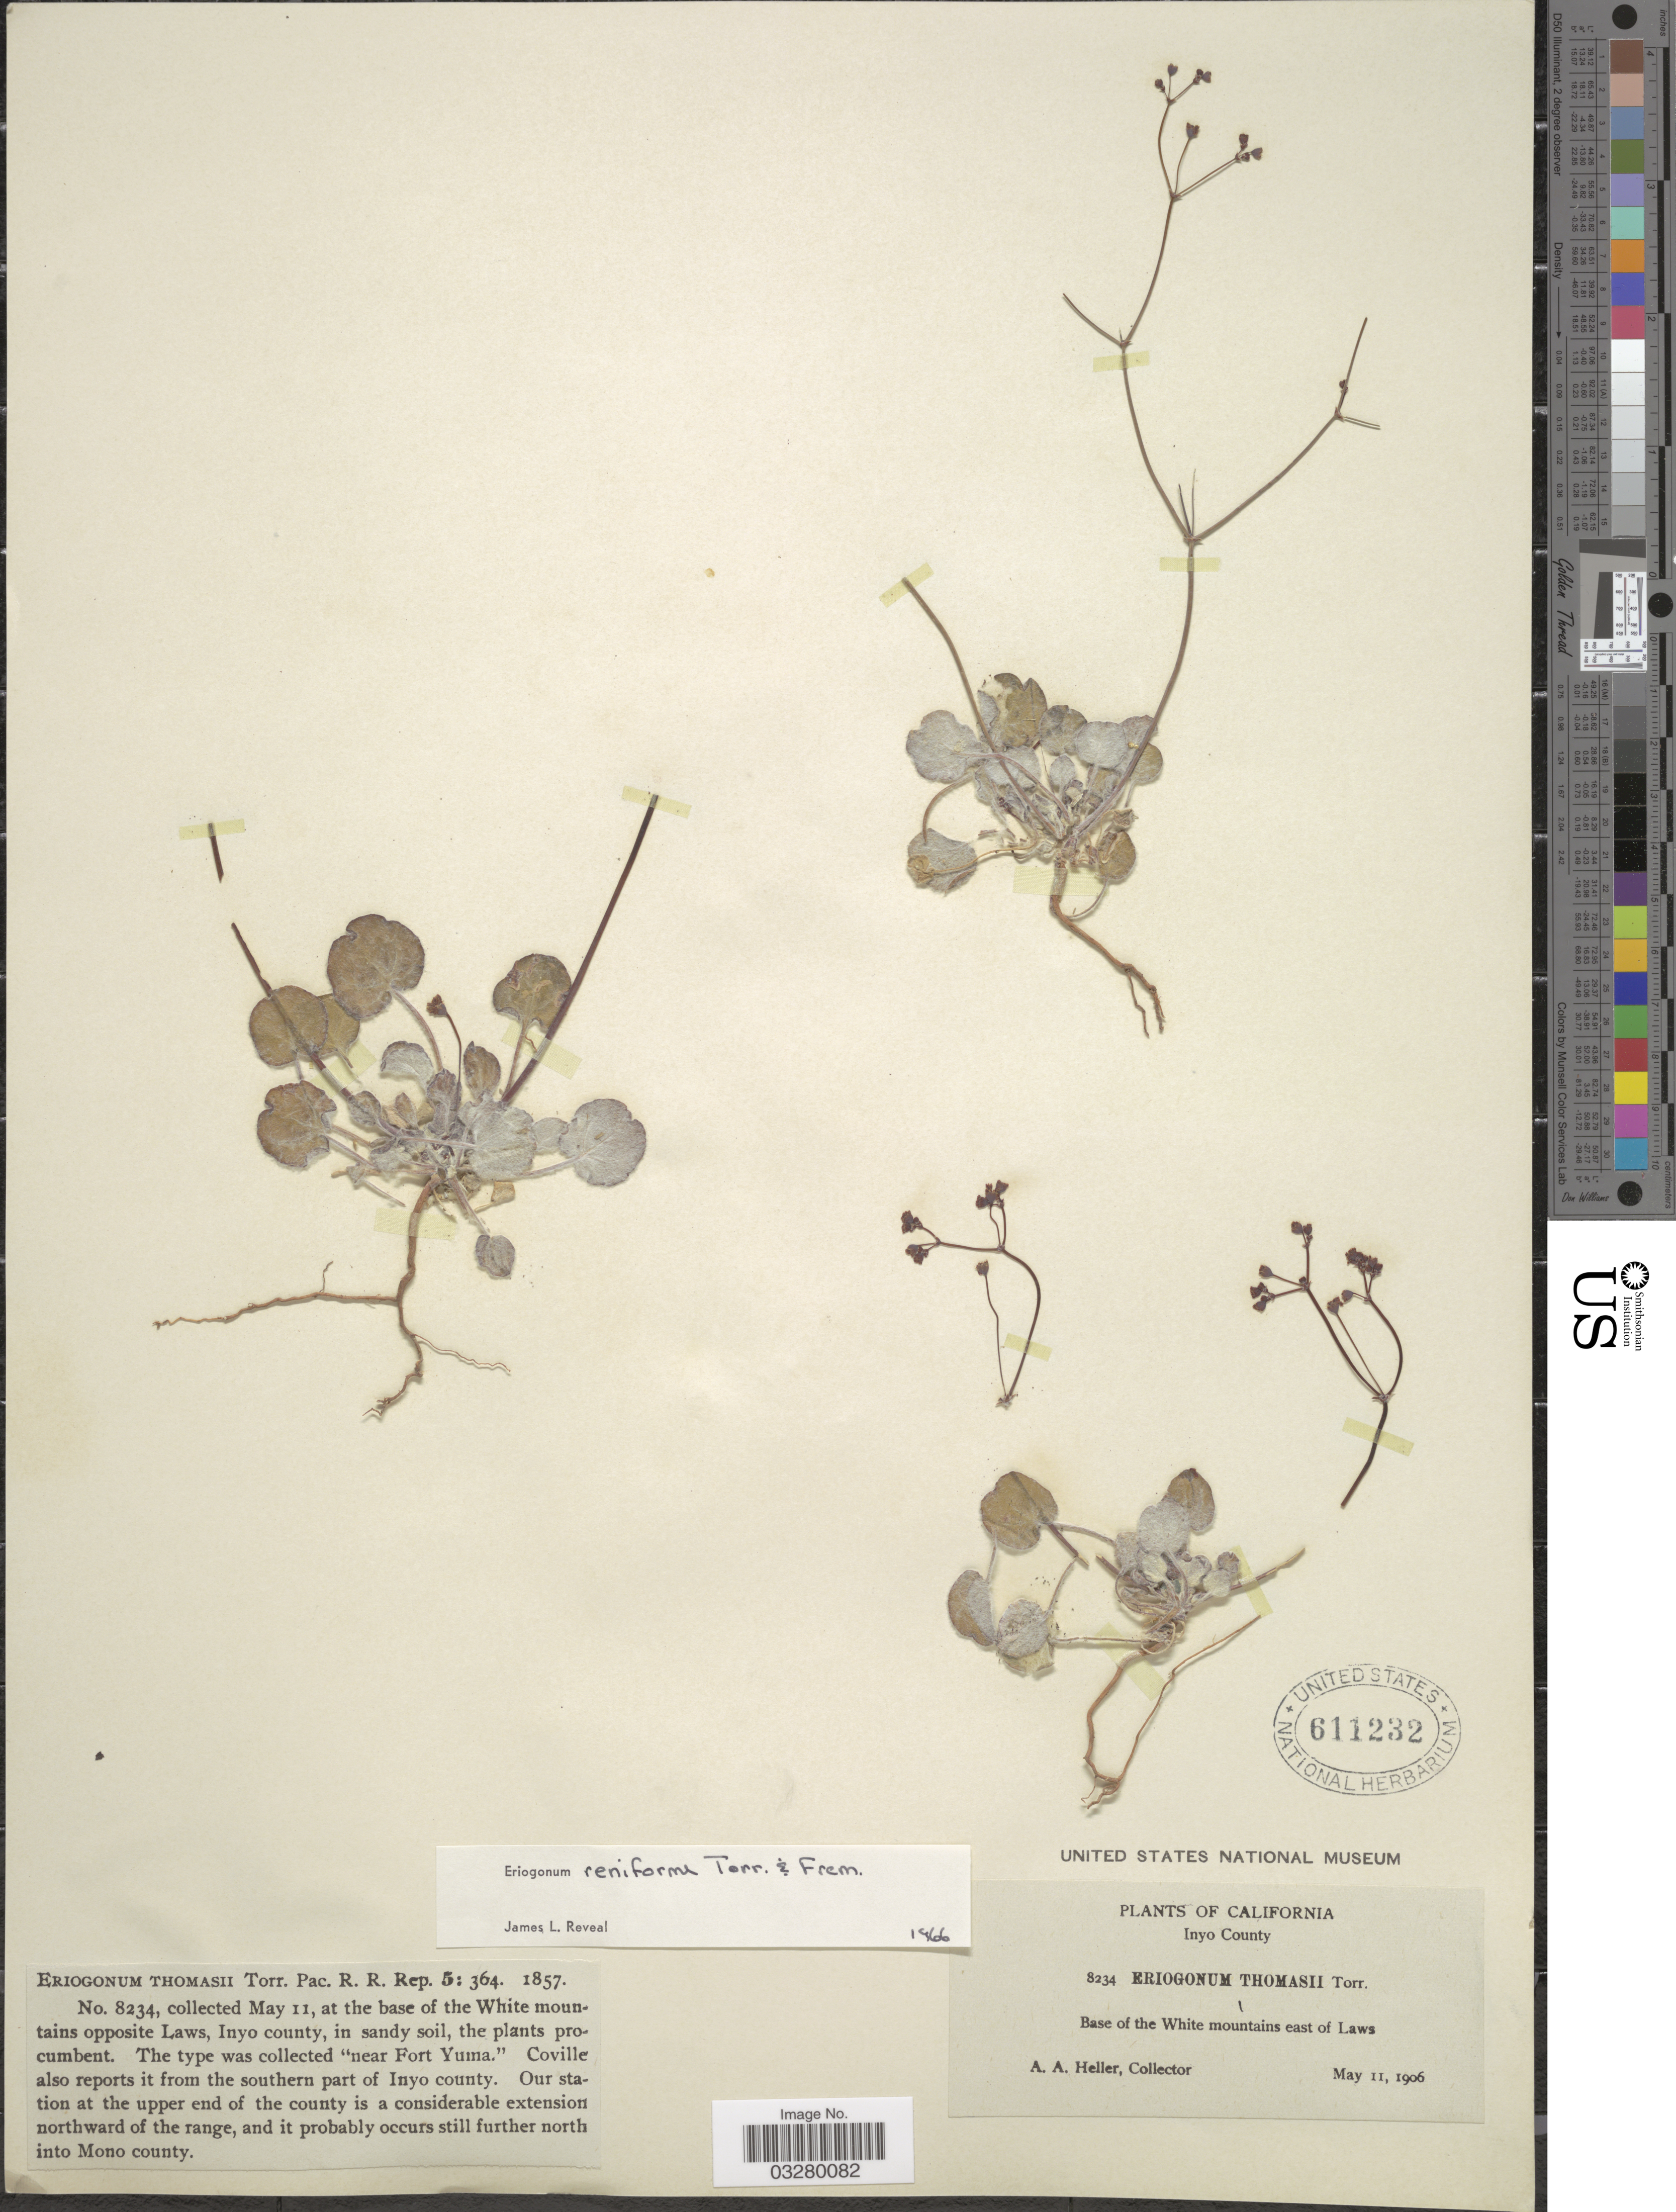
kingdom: Plantae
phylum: Tracheophyta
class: Magnoliopsida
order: Caryophyllales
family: Polygonaceae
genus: Eriogonum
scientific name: Eriogonum reniforme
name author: Torr. & Frém.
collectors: A. A. Heller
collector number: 8234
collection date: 1906-05-11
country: United States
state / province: California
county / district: Inyo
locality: Inyo County, Base of the White mountains east of Laws.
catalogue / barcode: US 611232